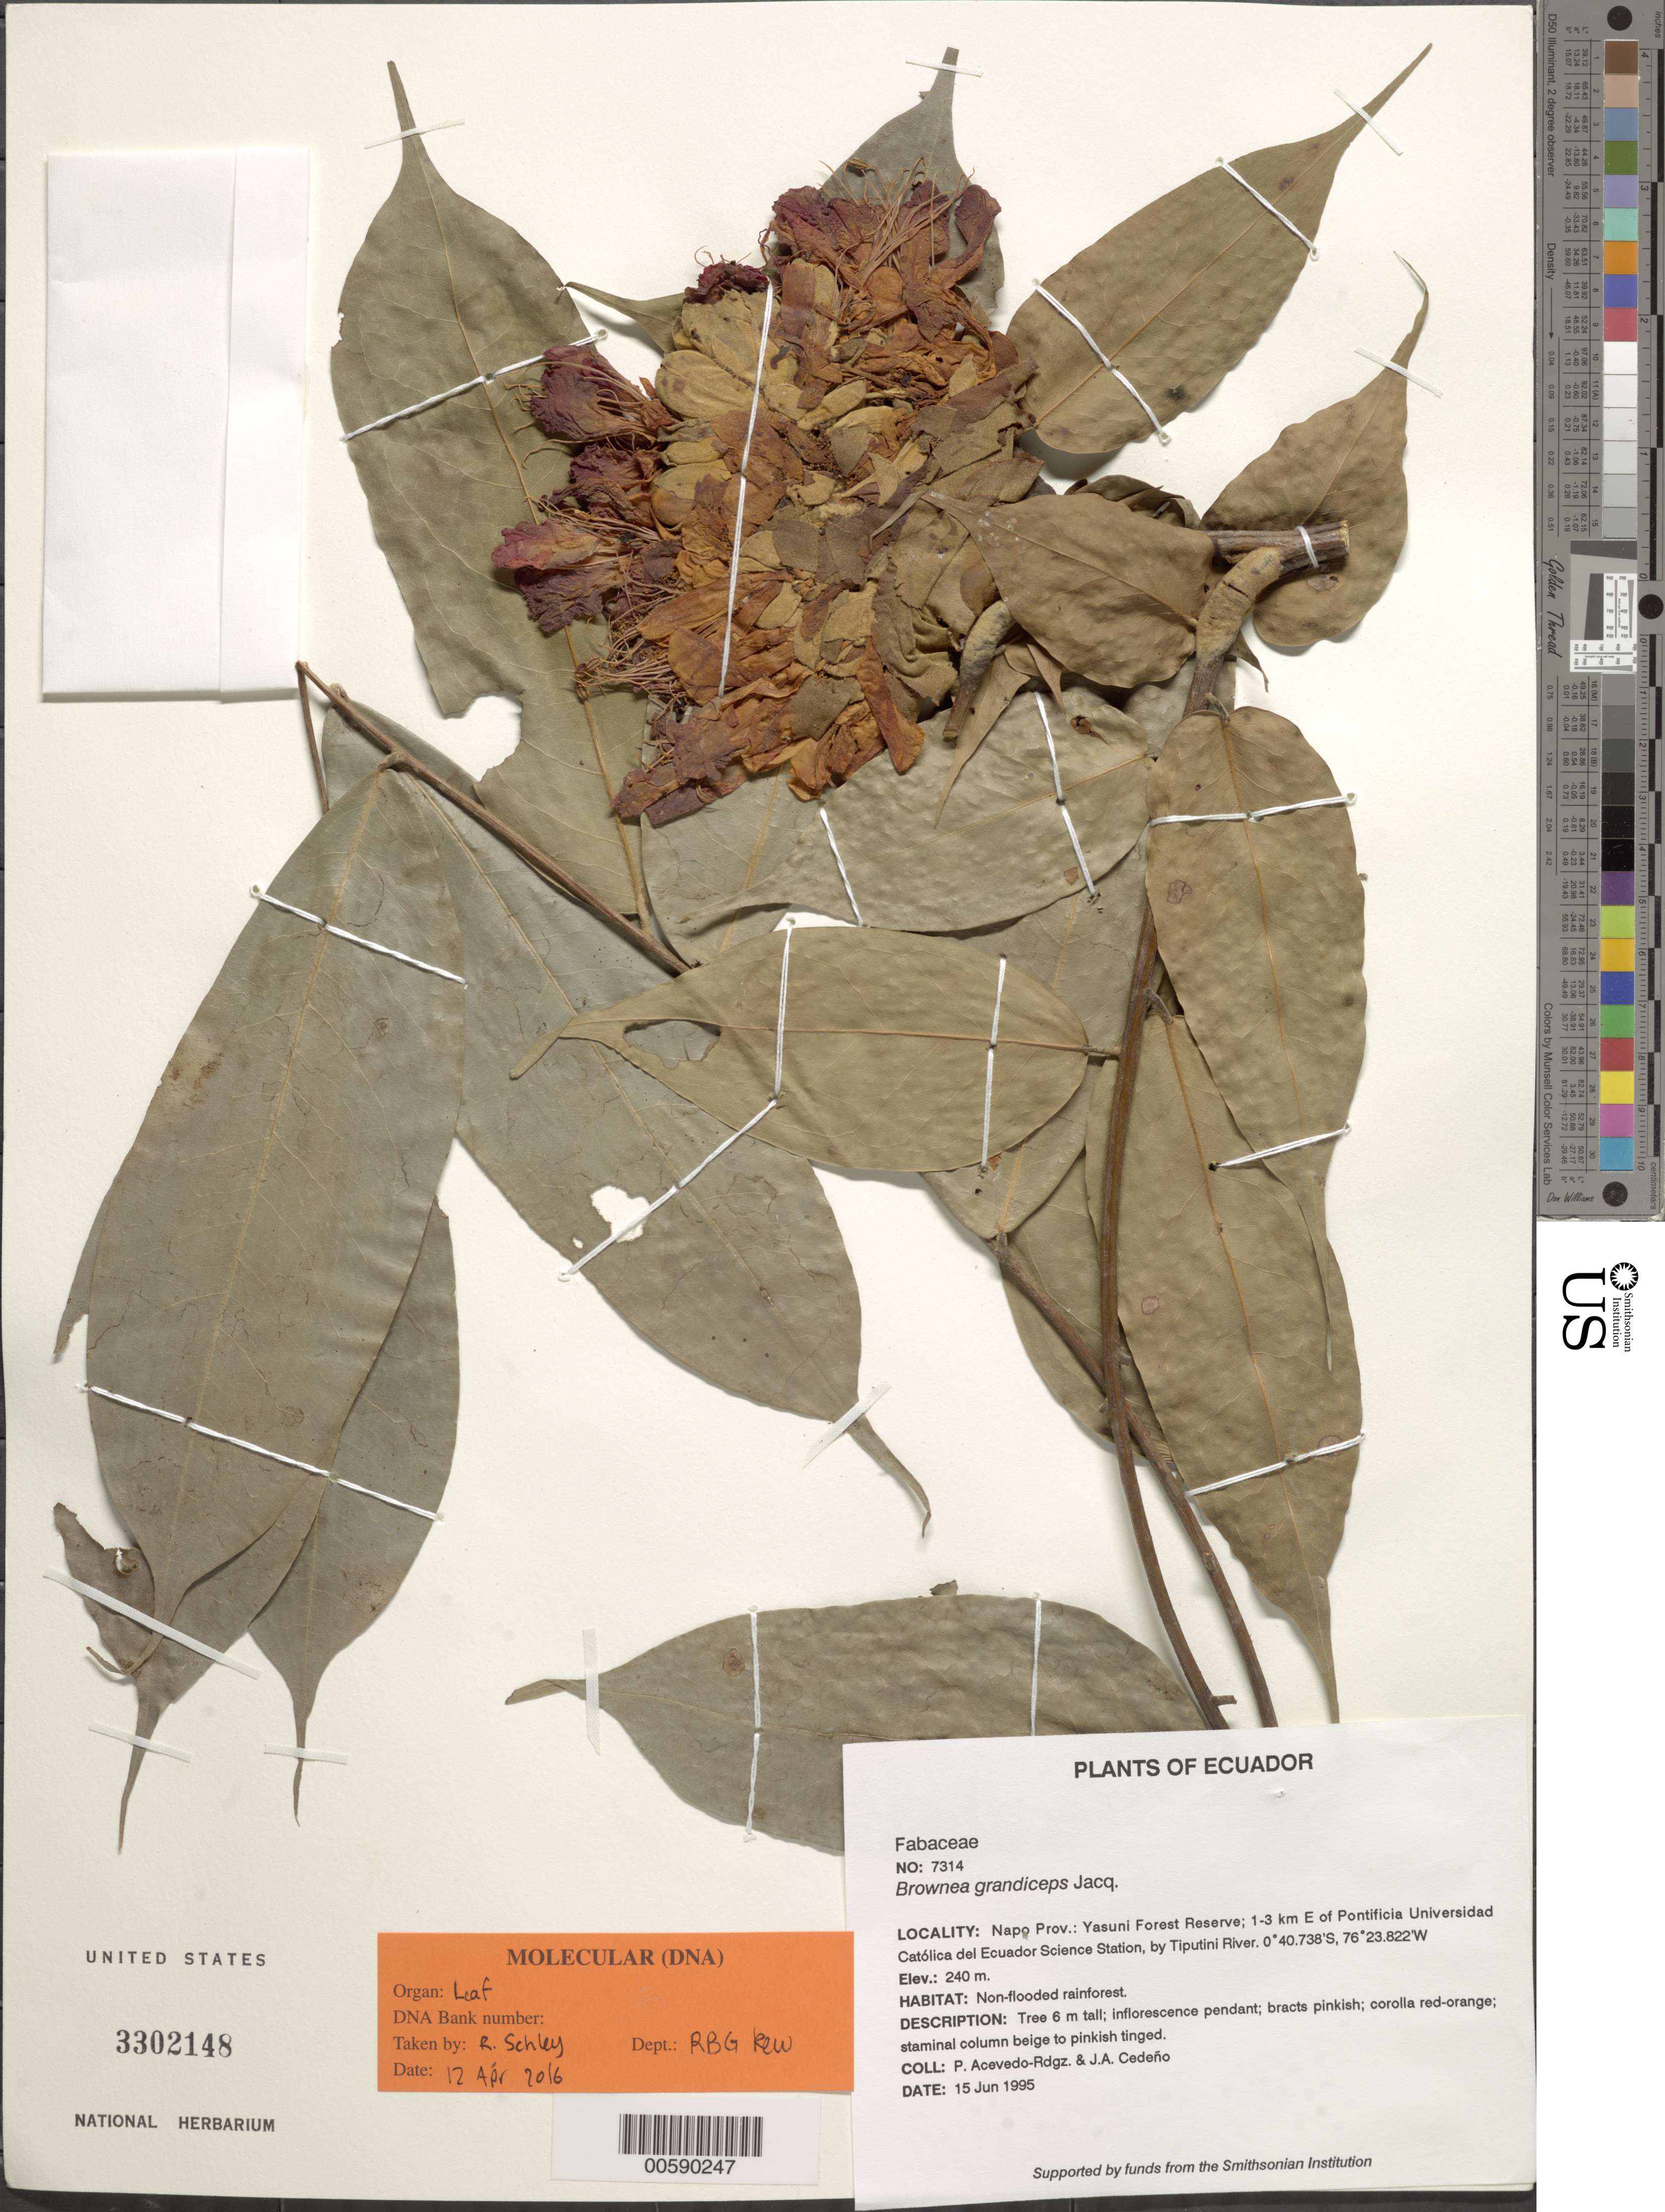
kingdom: Plantae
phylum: Tracheophyta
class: Magnoliopsida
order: Fabales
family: Fabaceae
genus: Brownea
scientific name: Brownea grandiceps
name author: Jacq.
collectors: P. Acevedo-Rodr. & J. A. Cedeño M.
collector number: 7314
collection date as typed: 15 Jun 1995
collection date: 1995-06-15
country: Ecuador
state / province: Napo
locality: Napo Prov.: Yasuni Forest Reserve; 1-3 km E of Pontificia Universidad Católica del Ecuador Science Station by Tiputini River.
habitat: Non-flooded rainforest.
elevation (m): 240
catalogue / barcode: US 3302148